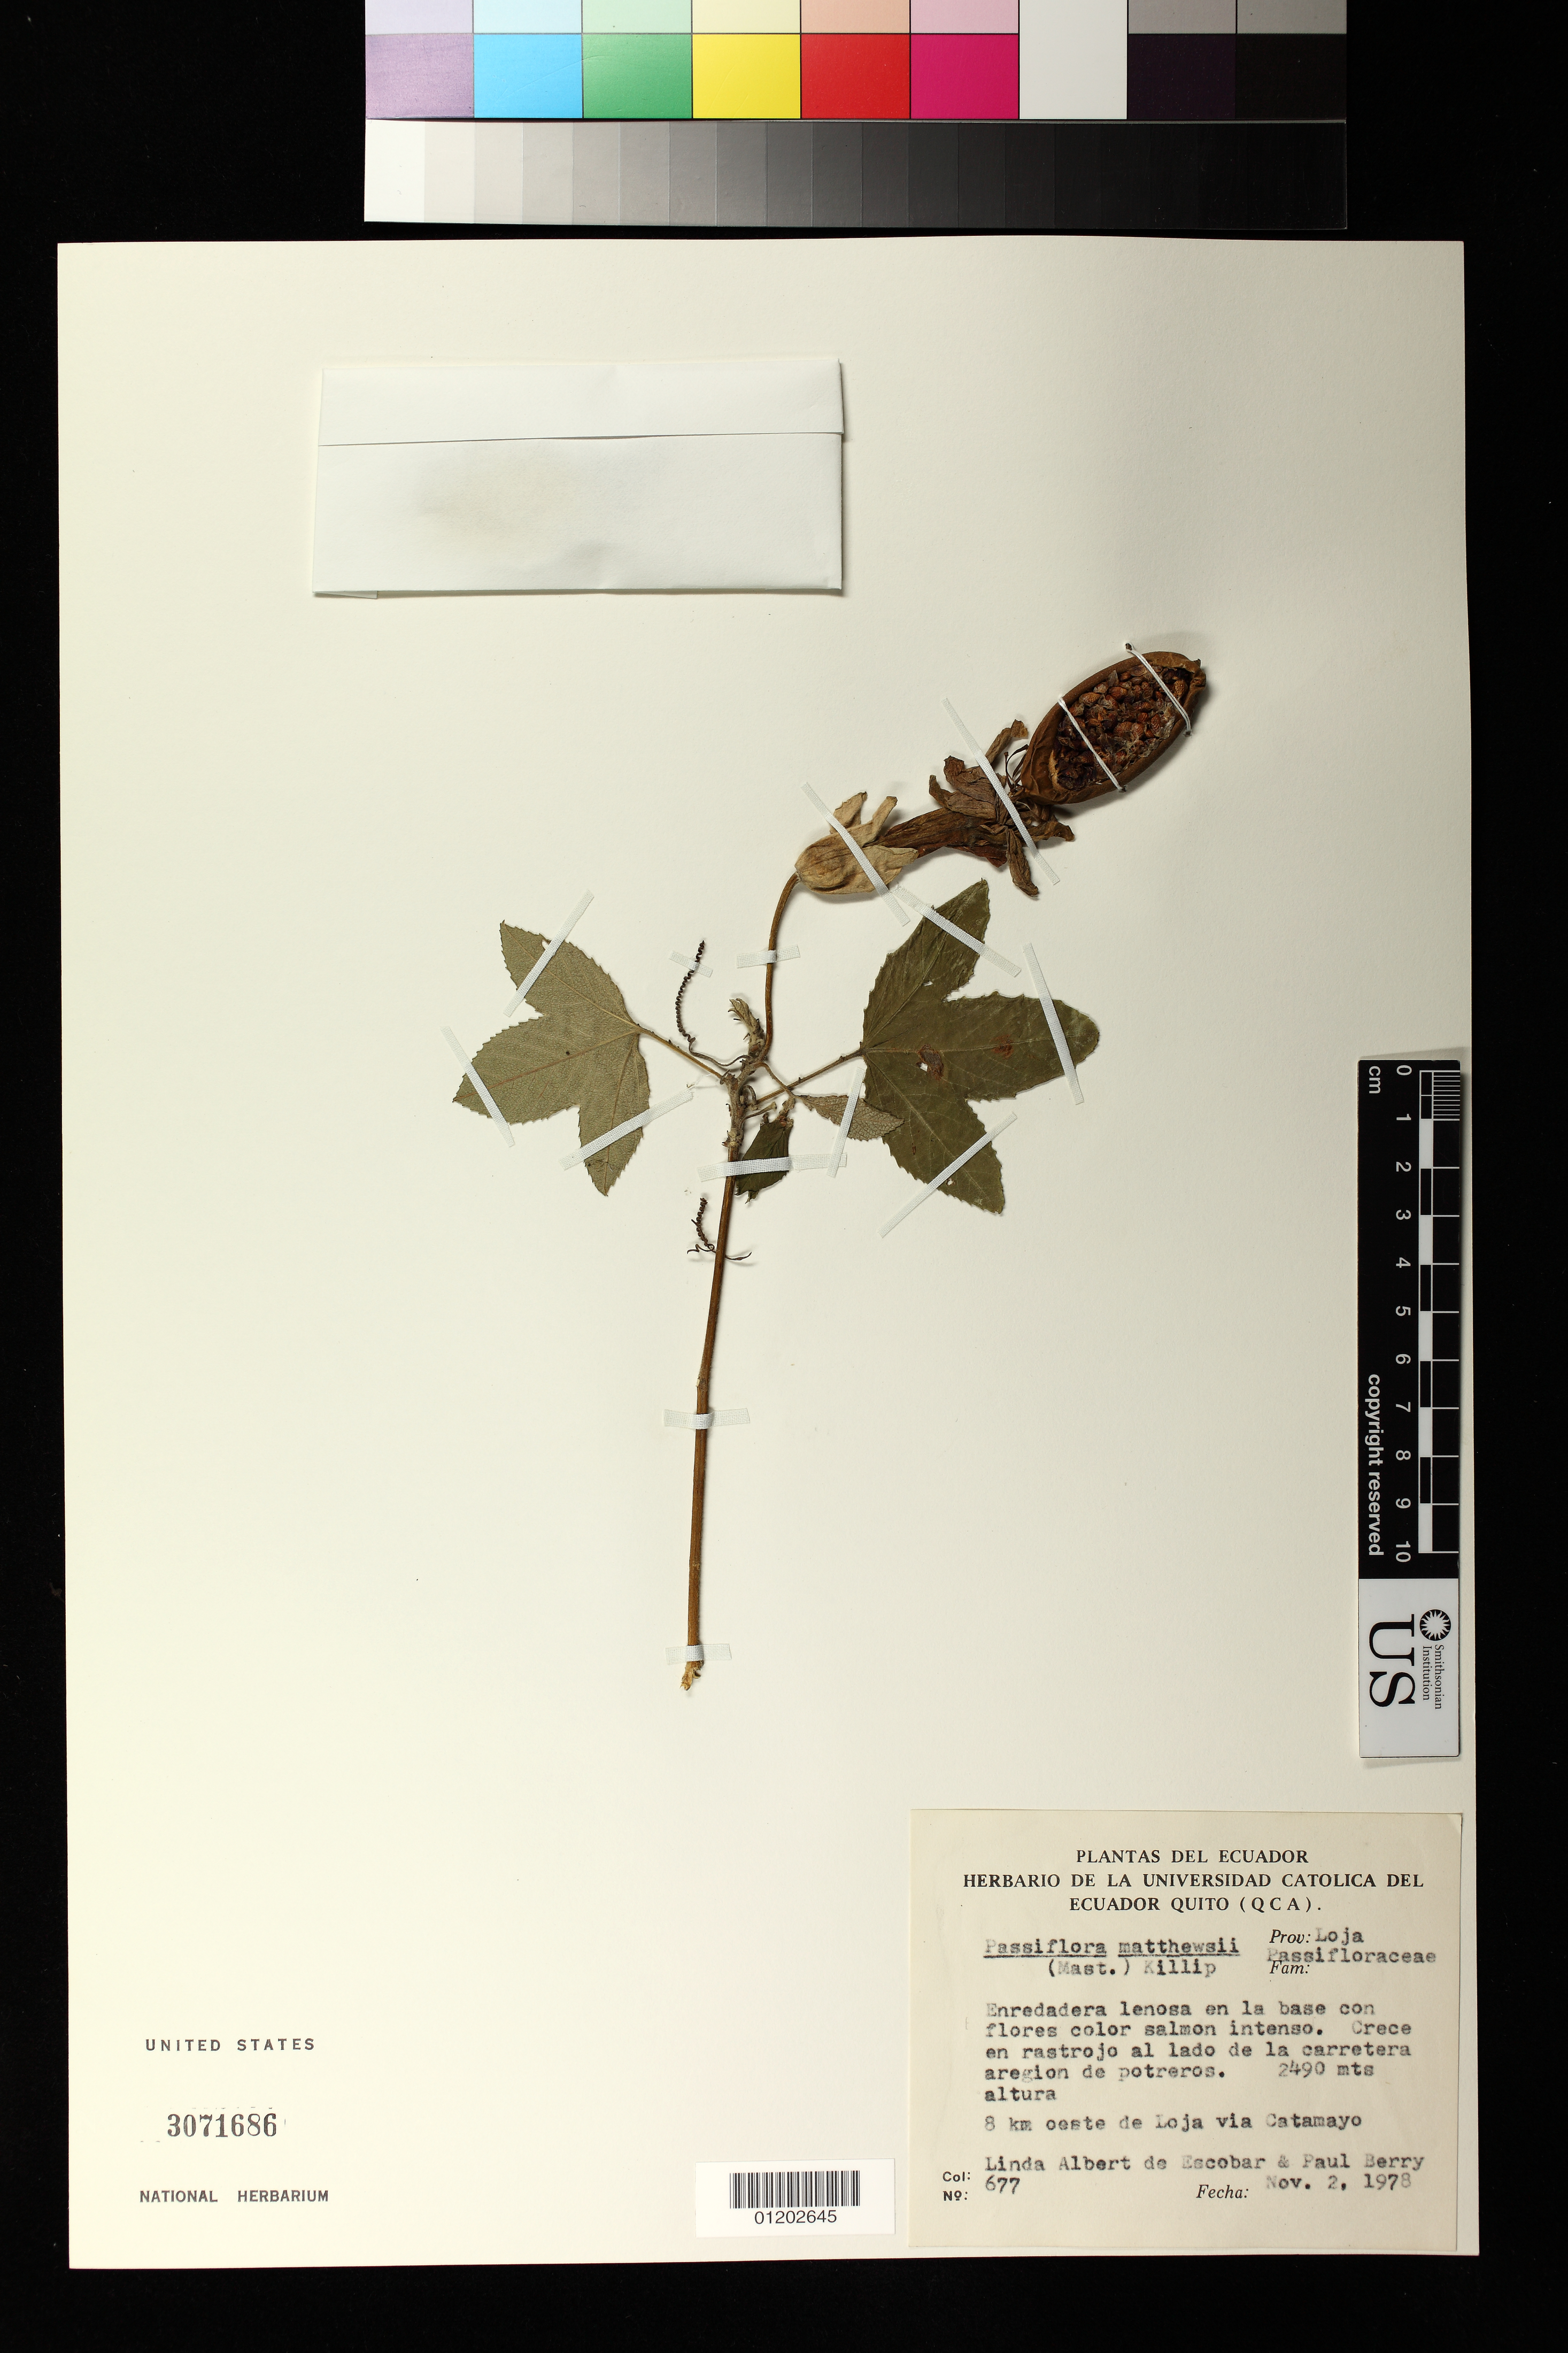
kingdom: Plantae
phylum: Tracheophyta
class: Magnoliopsida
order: Malpighiales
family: Passifloraceae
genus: Passiflora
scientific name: Passiflora mathewsii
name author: (Mast.) Killip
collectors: L. K. de Escobar & P. Berry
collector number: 677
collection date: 1978-11-02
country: Ecuador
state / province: Pichincha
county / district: Loja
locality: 8 km oeste de Loja via Catamayo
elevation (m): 2490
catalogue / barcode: US 3071686